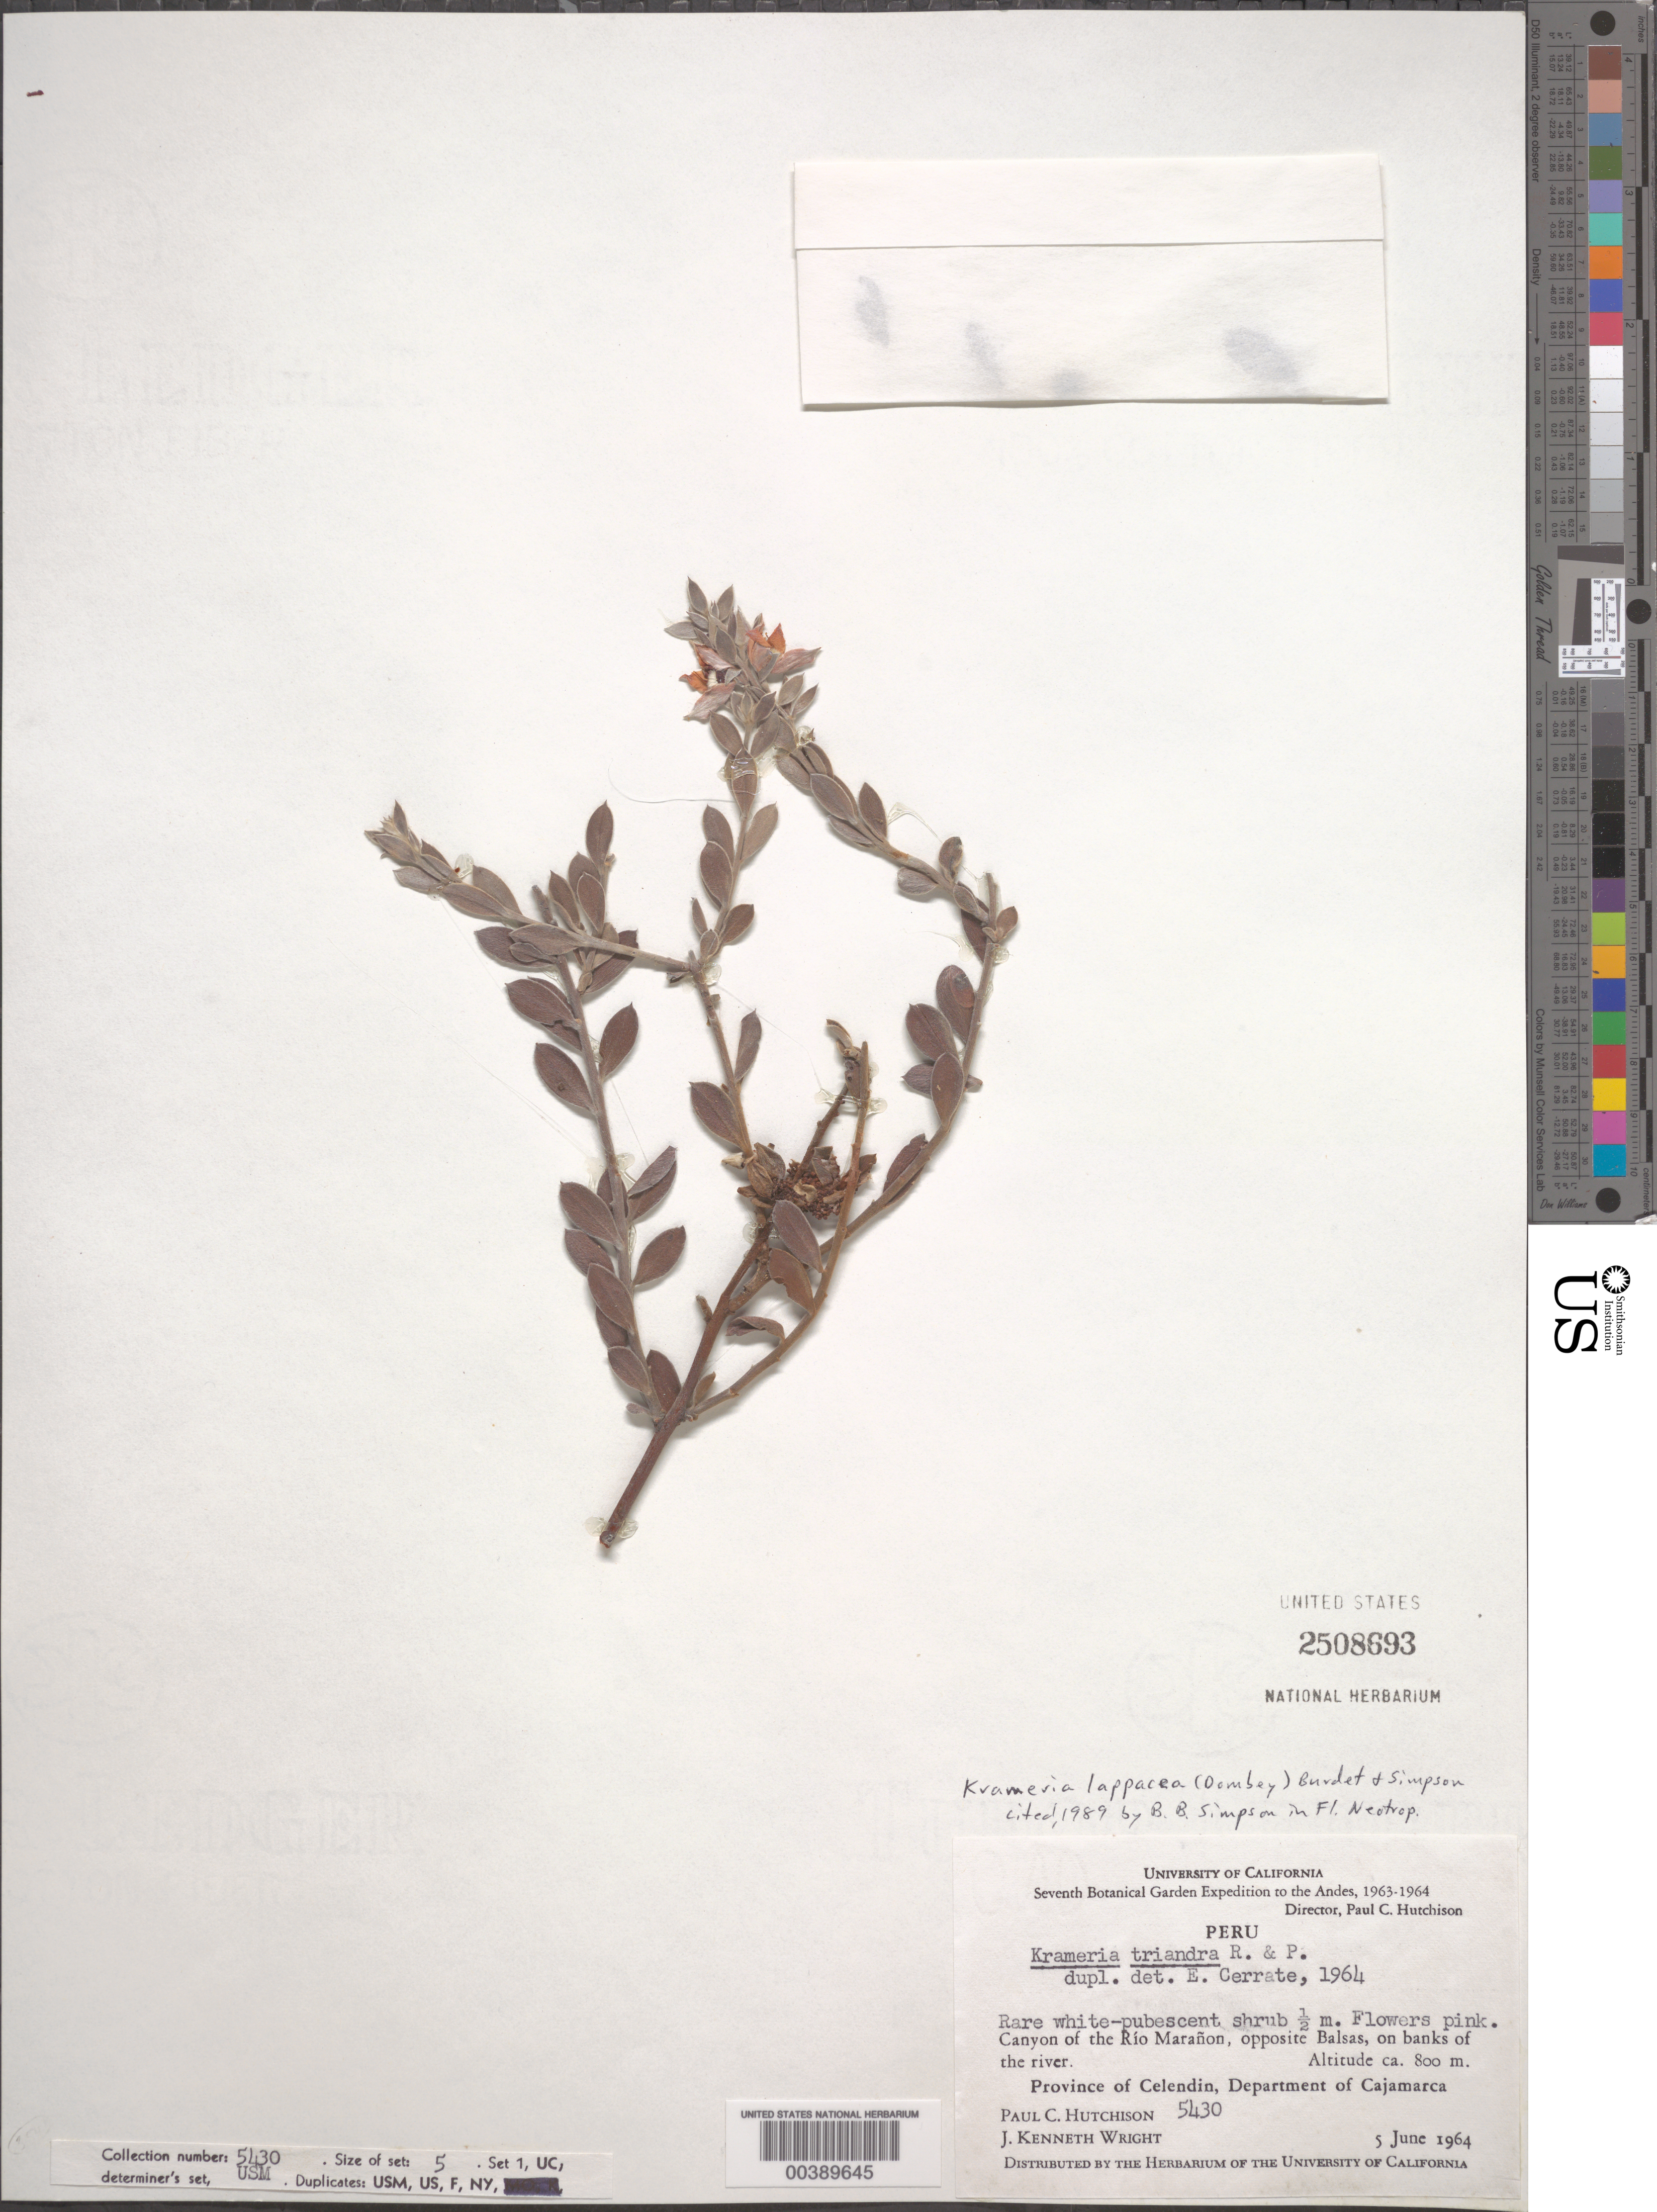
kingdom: Plantae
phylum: Tracheophyta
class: Magnoliopsida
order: Zygophyllales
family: Krameriaceae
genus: Krameria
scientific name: Krameria lappacea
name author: (Dombey) Burdet & B.B. Simpson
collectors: P. C. Hutchison & J. K. Wright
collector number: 5430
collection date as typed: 05 Jun 1964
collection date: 1964-06-05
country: Peru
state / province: Cajamarca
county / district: Celendín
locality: canyon of the Río Maranon, opposite Balsas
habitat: On the banks of the river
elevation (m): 800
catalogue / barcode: US 2508693